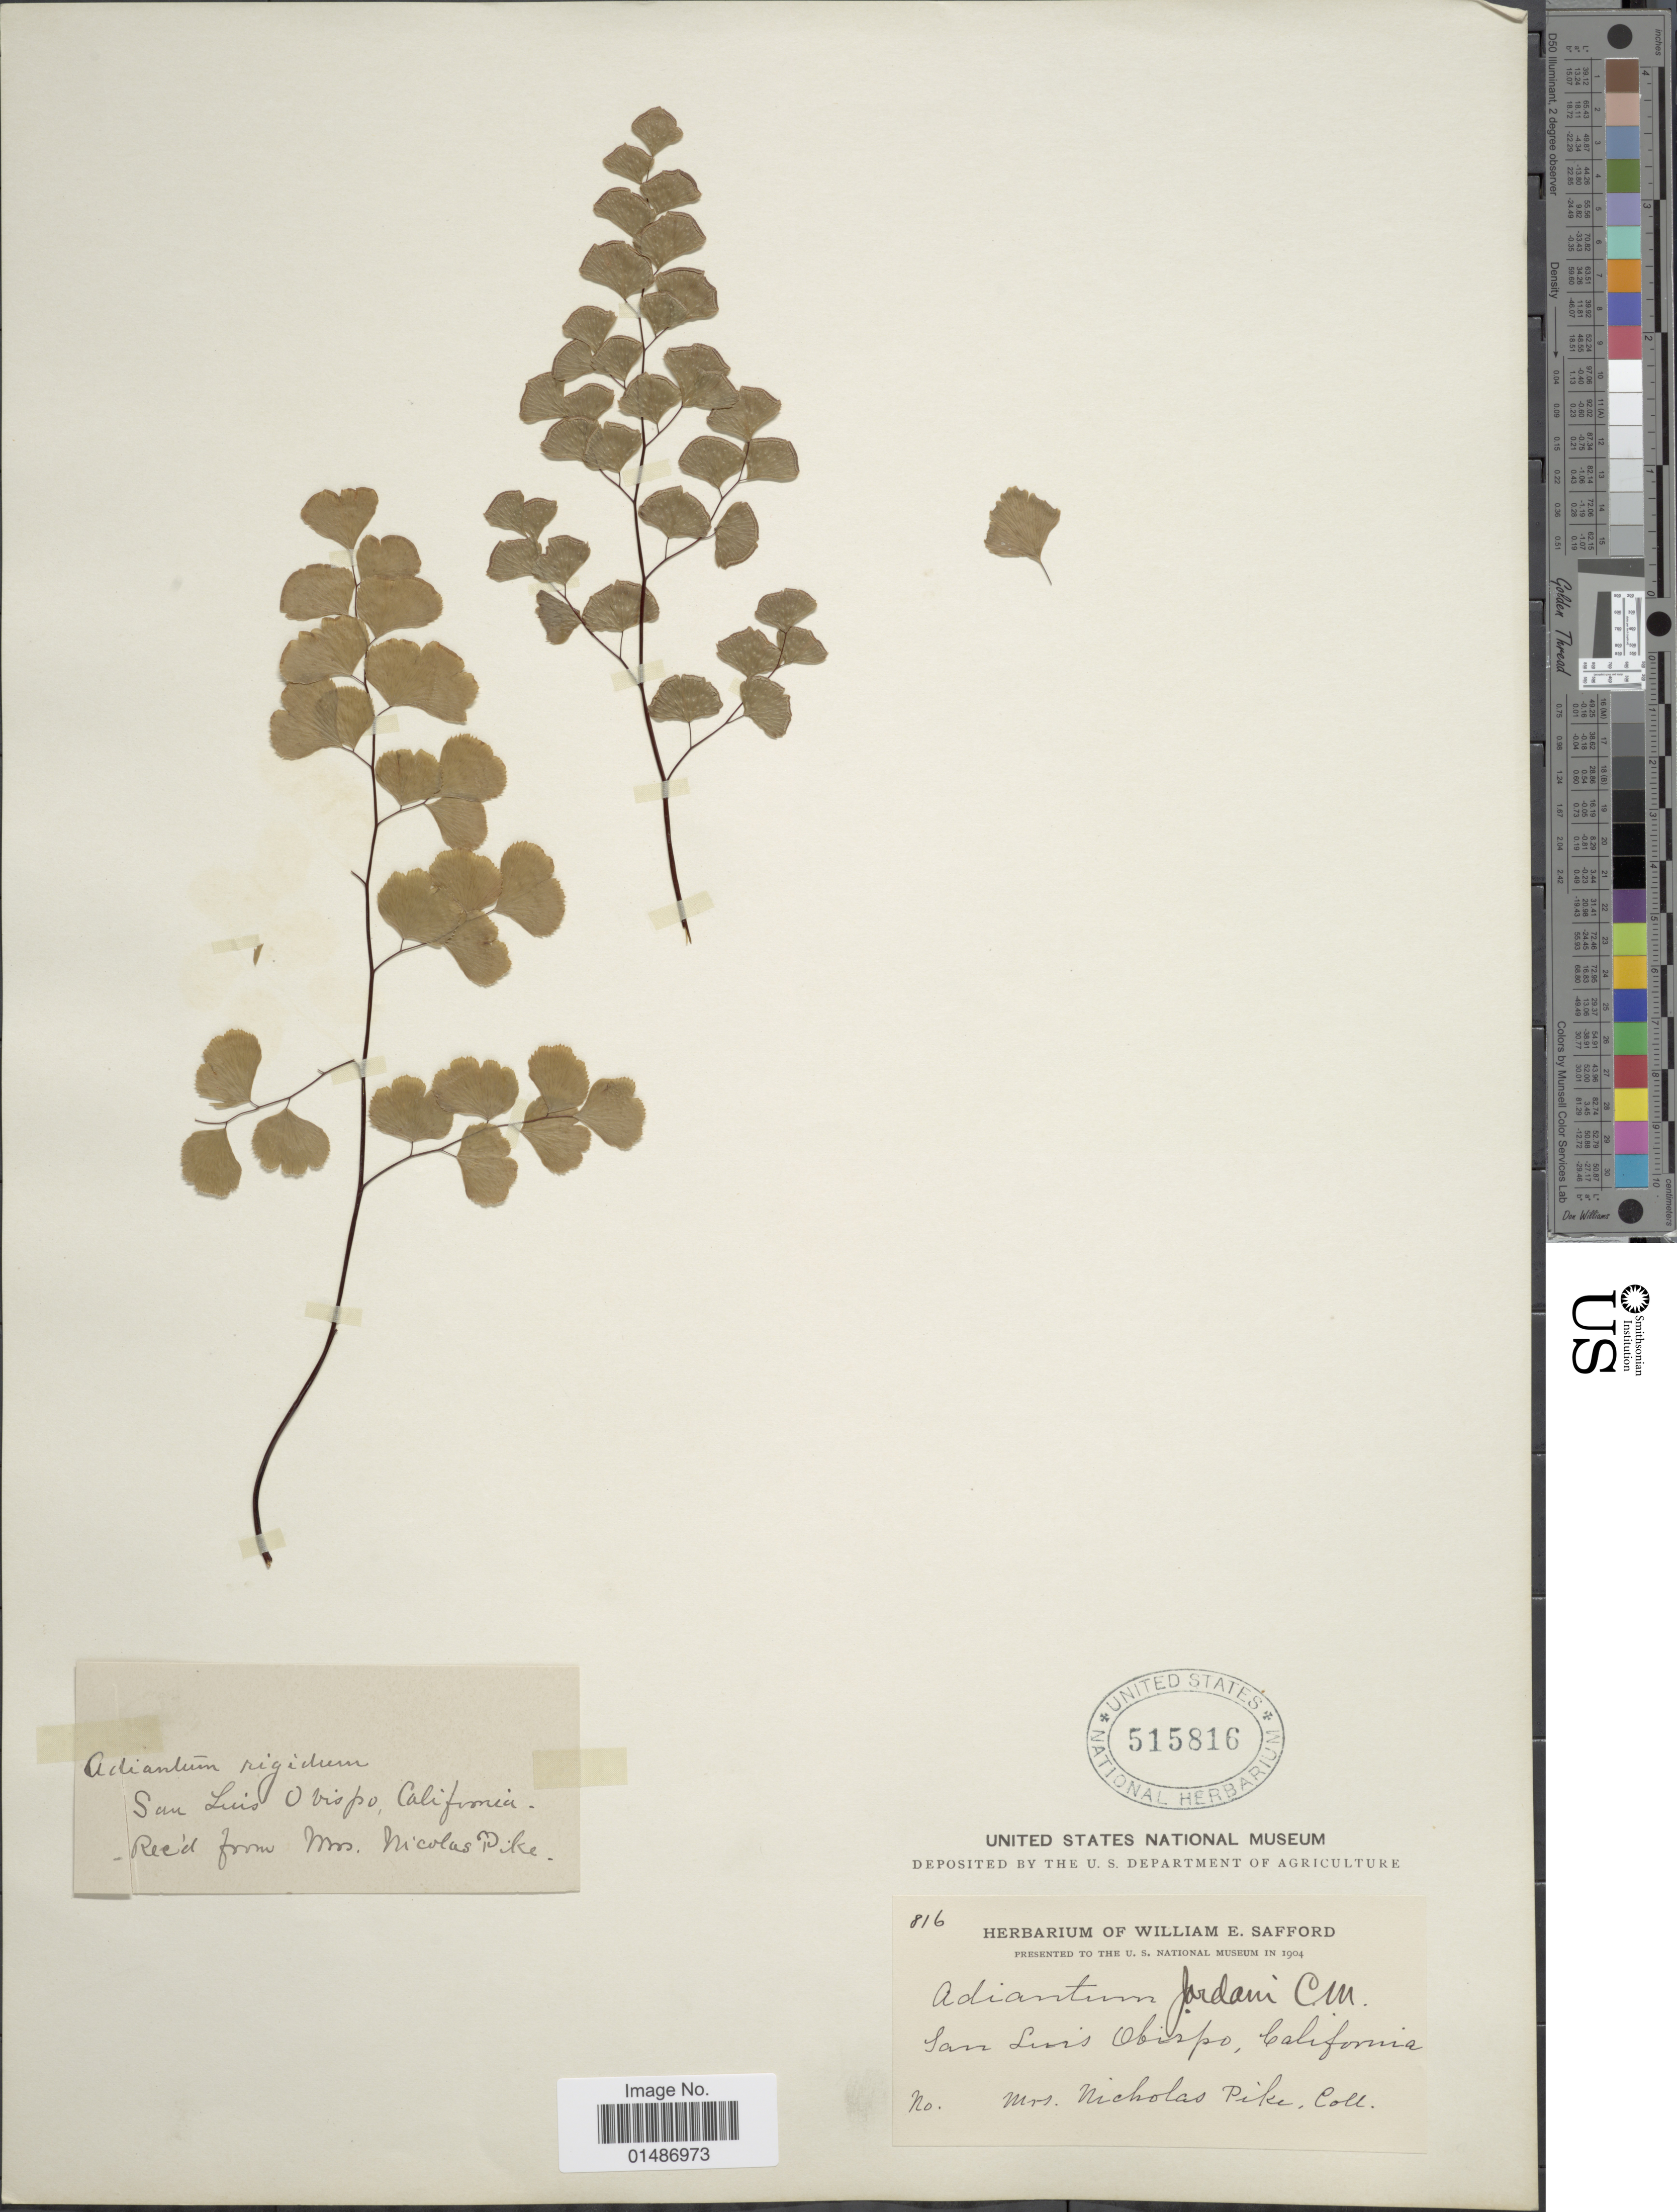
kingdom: Plantae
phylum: Tracheophyta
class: Polypodiopsida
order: Polypodiales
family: Pteridaceae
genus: Adiantum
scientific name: Adiantum jordanii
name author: C.H. Mull.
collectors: N. Pike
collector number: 816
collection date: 1904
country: United States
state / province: California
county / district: San Luis Obispo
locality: San Luis Obispo.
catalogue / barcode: US 515816